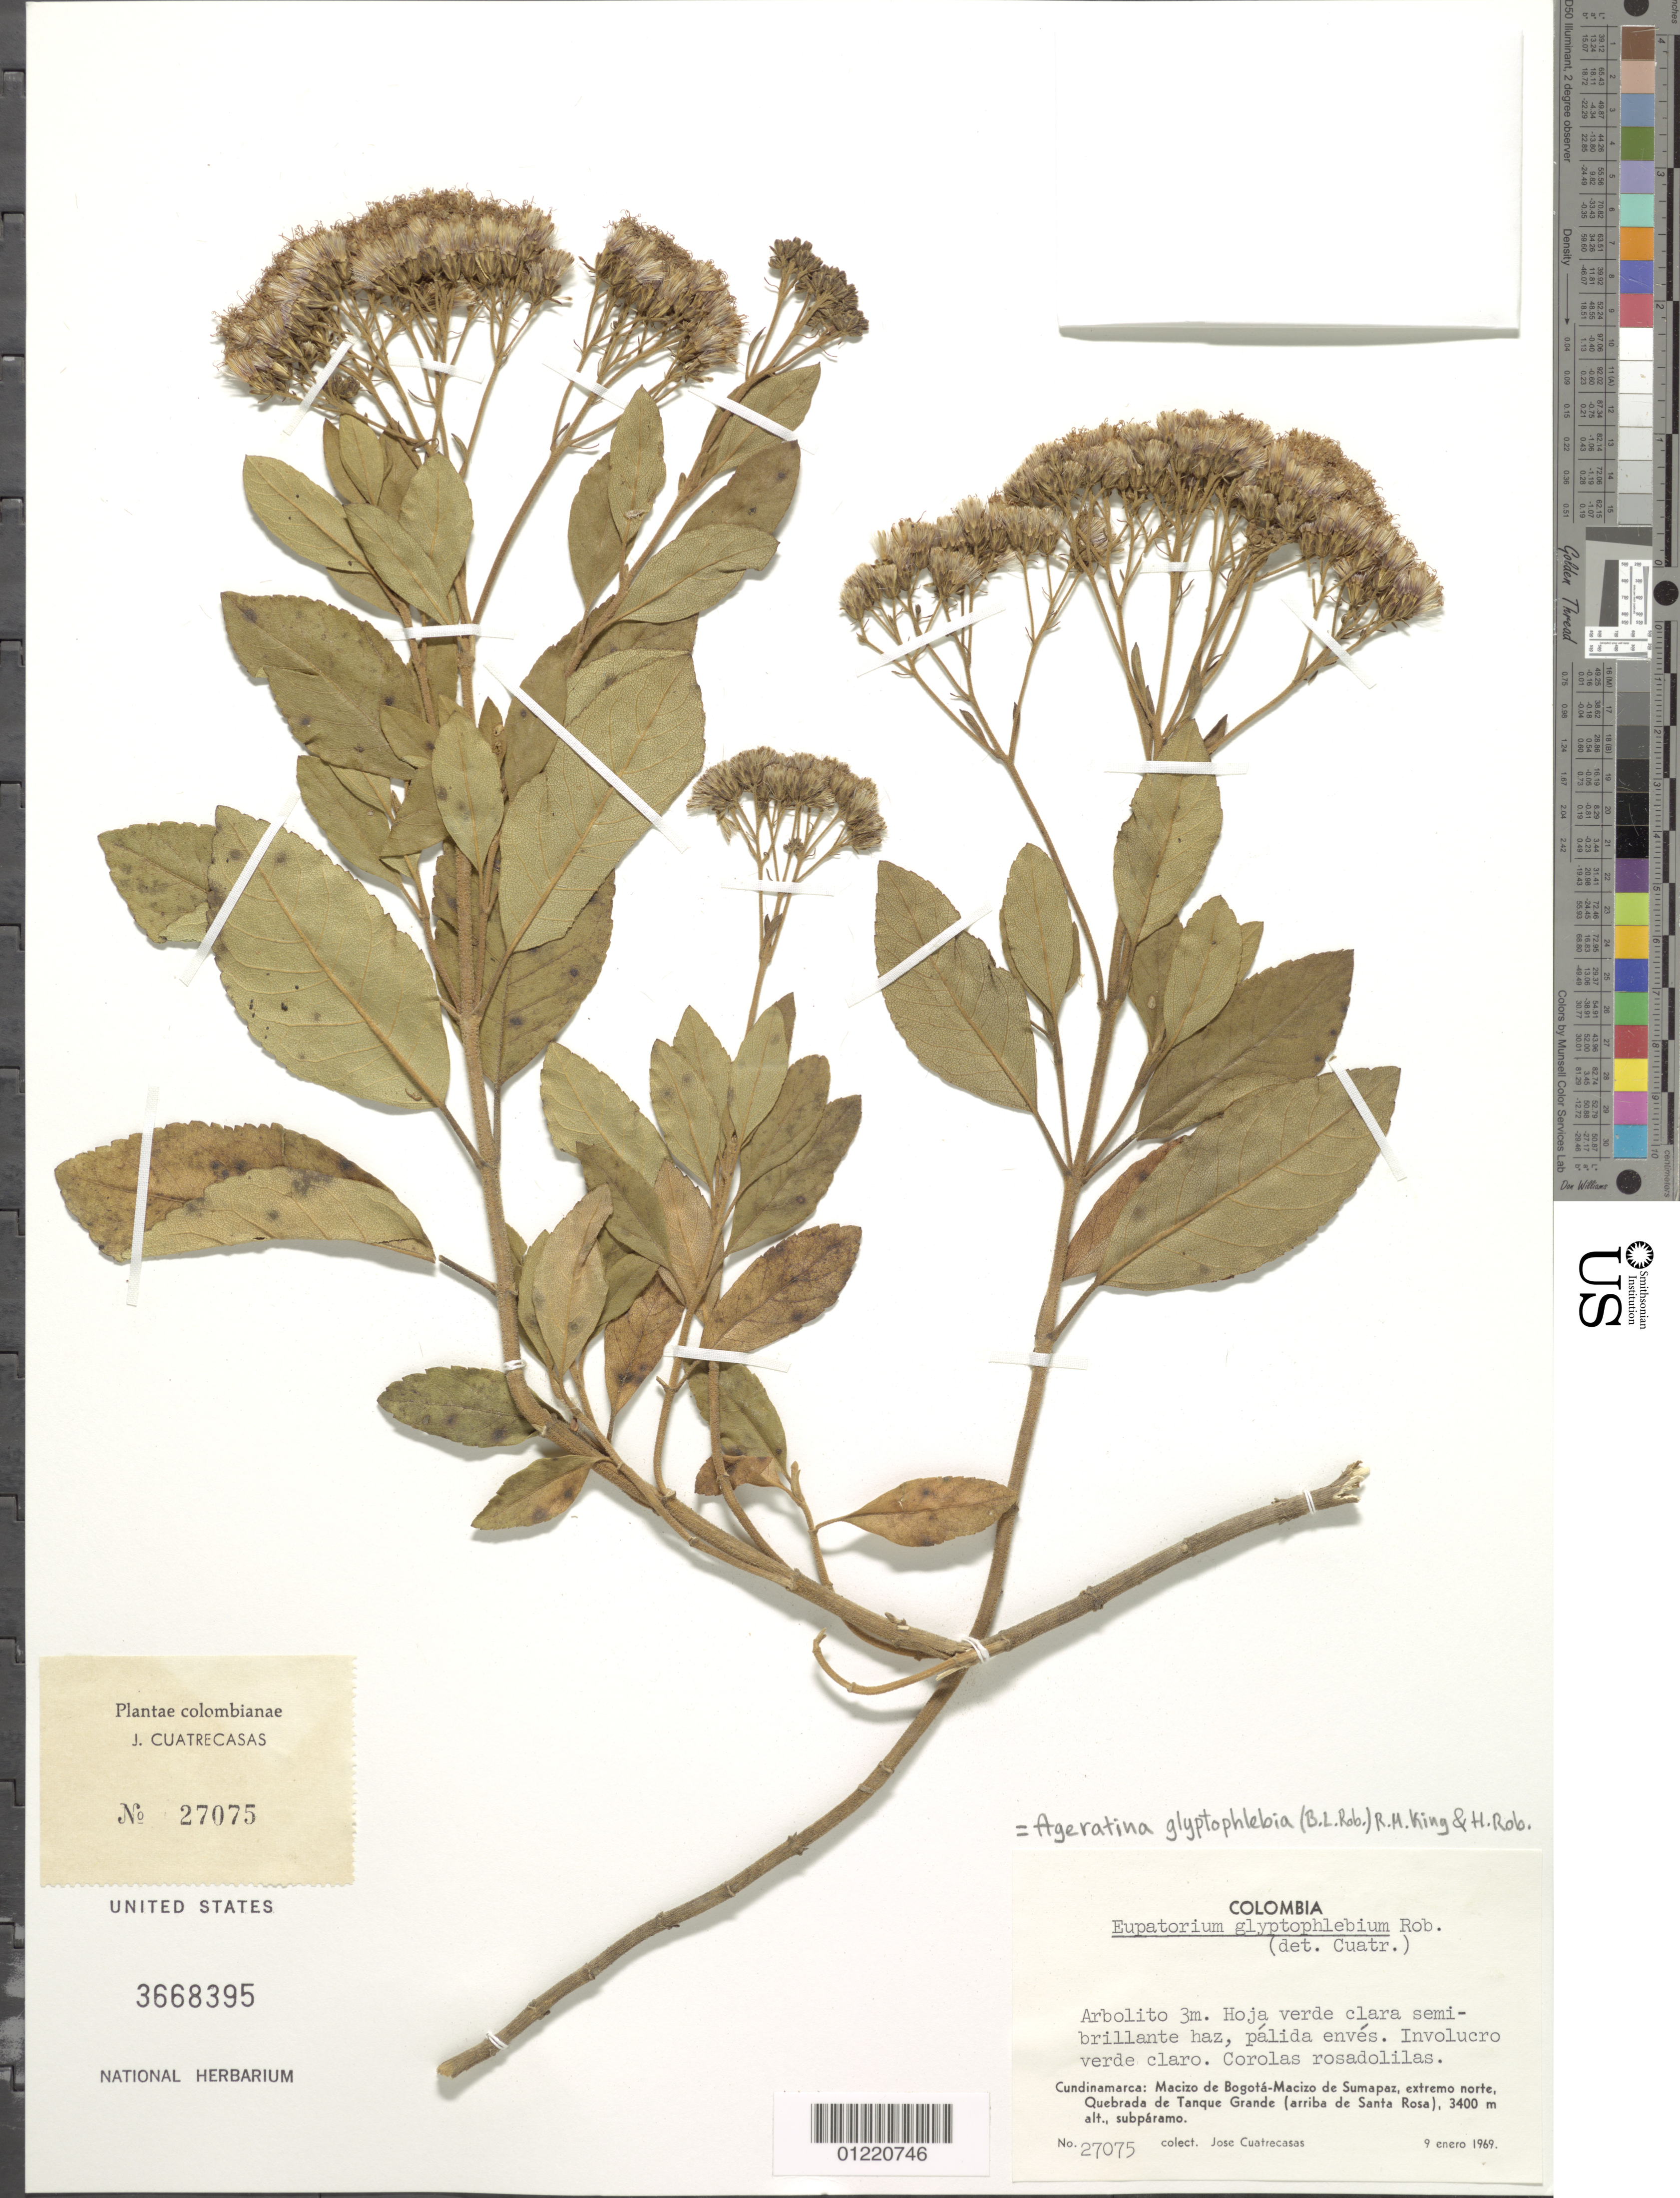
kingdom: Plantae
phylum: Tracheophyta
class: Magnoliopsida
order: Asterales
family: Asteraceae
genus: Ageratina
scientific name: Ageratina glyptophlebia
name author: (B.L. Rob.) R.M. King & H. Rob.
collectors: J. Cuatrecasas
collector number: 27075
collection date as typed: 09 Jan 1969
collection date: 1969-01-09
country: Colombia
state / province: Cundinamarca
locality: Macizo de Bogotá-Macizo de Sumapaz, extremo norte; Quebrada de Tanque Grande (arriba de Santa Rosa).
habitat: subparamo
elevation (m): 3400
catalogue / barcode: US 3668395